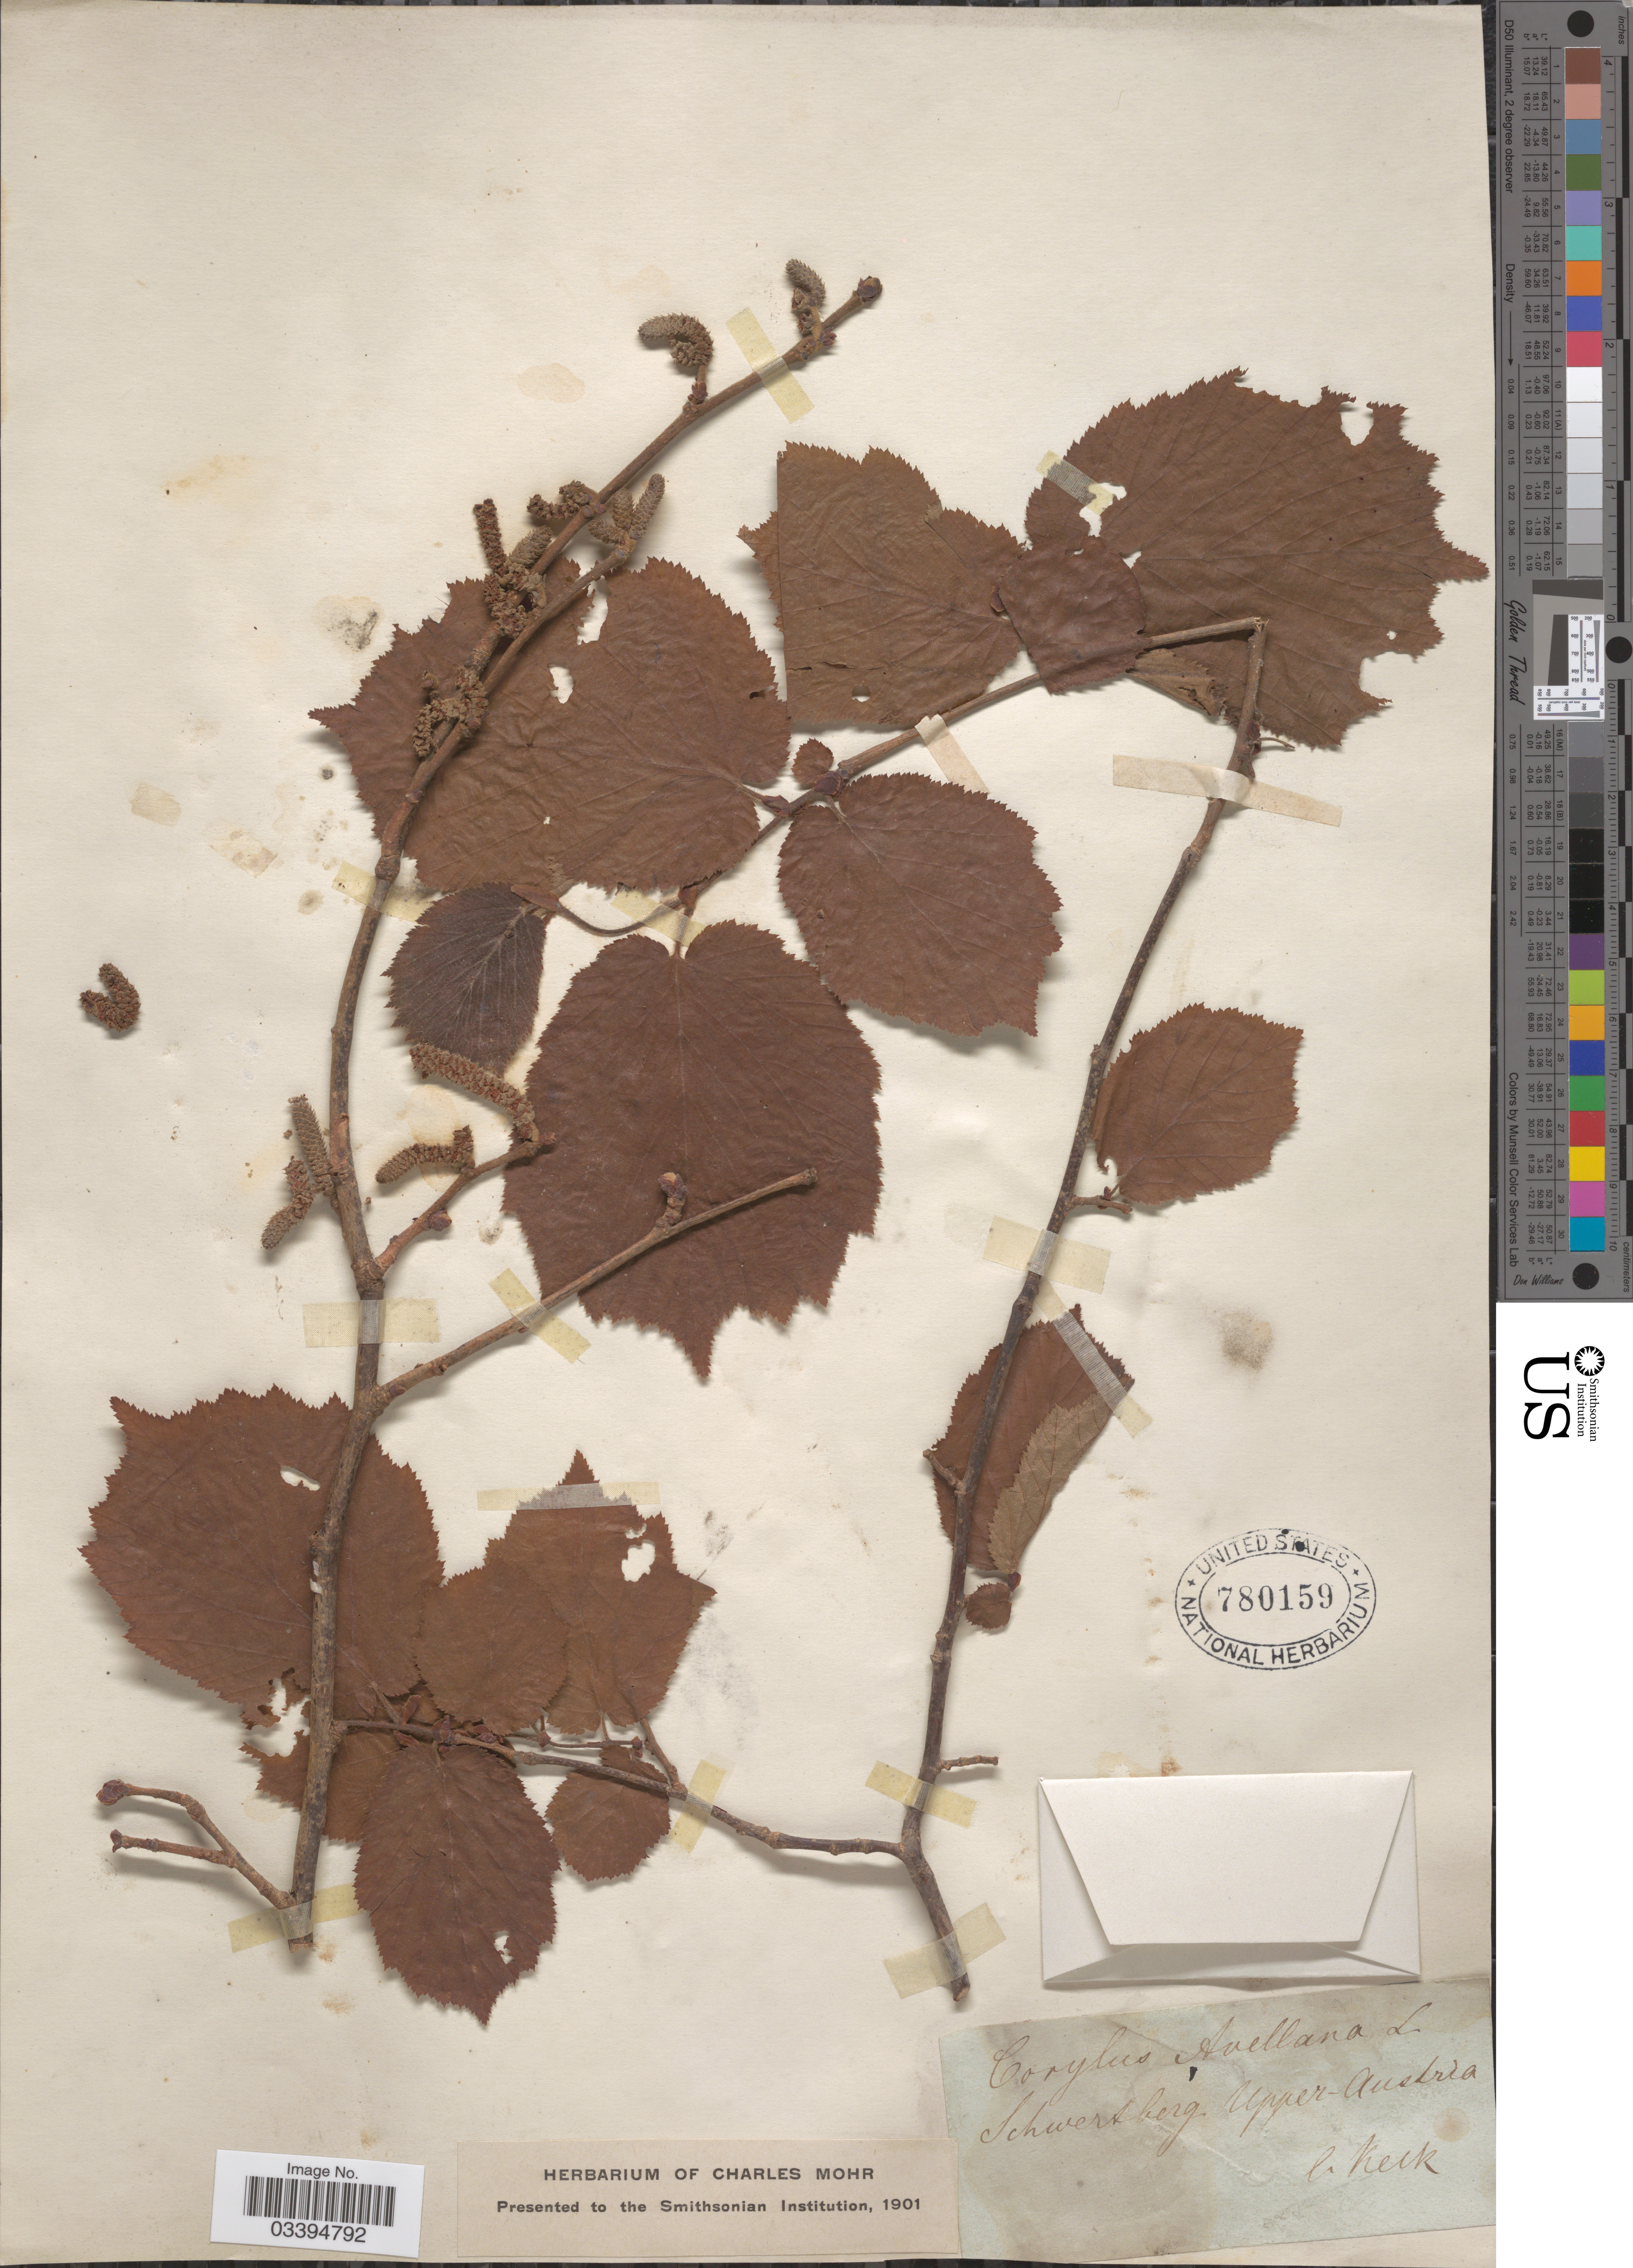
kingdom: Plantae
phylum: Tracheophyta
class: Magnoliopsida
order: Fagales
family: Betulaceae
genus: Corylus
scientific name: Corylus avellana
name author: L.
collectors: C. Keck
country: Austria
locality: Schwertberg, Upper-Austria.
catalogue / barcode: US 780159